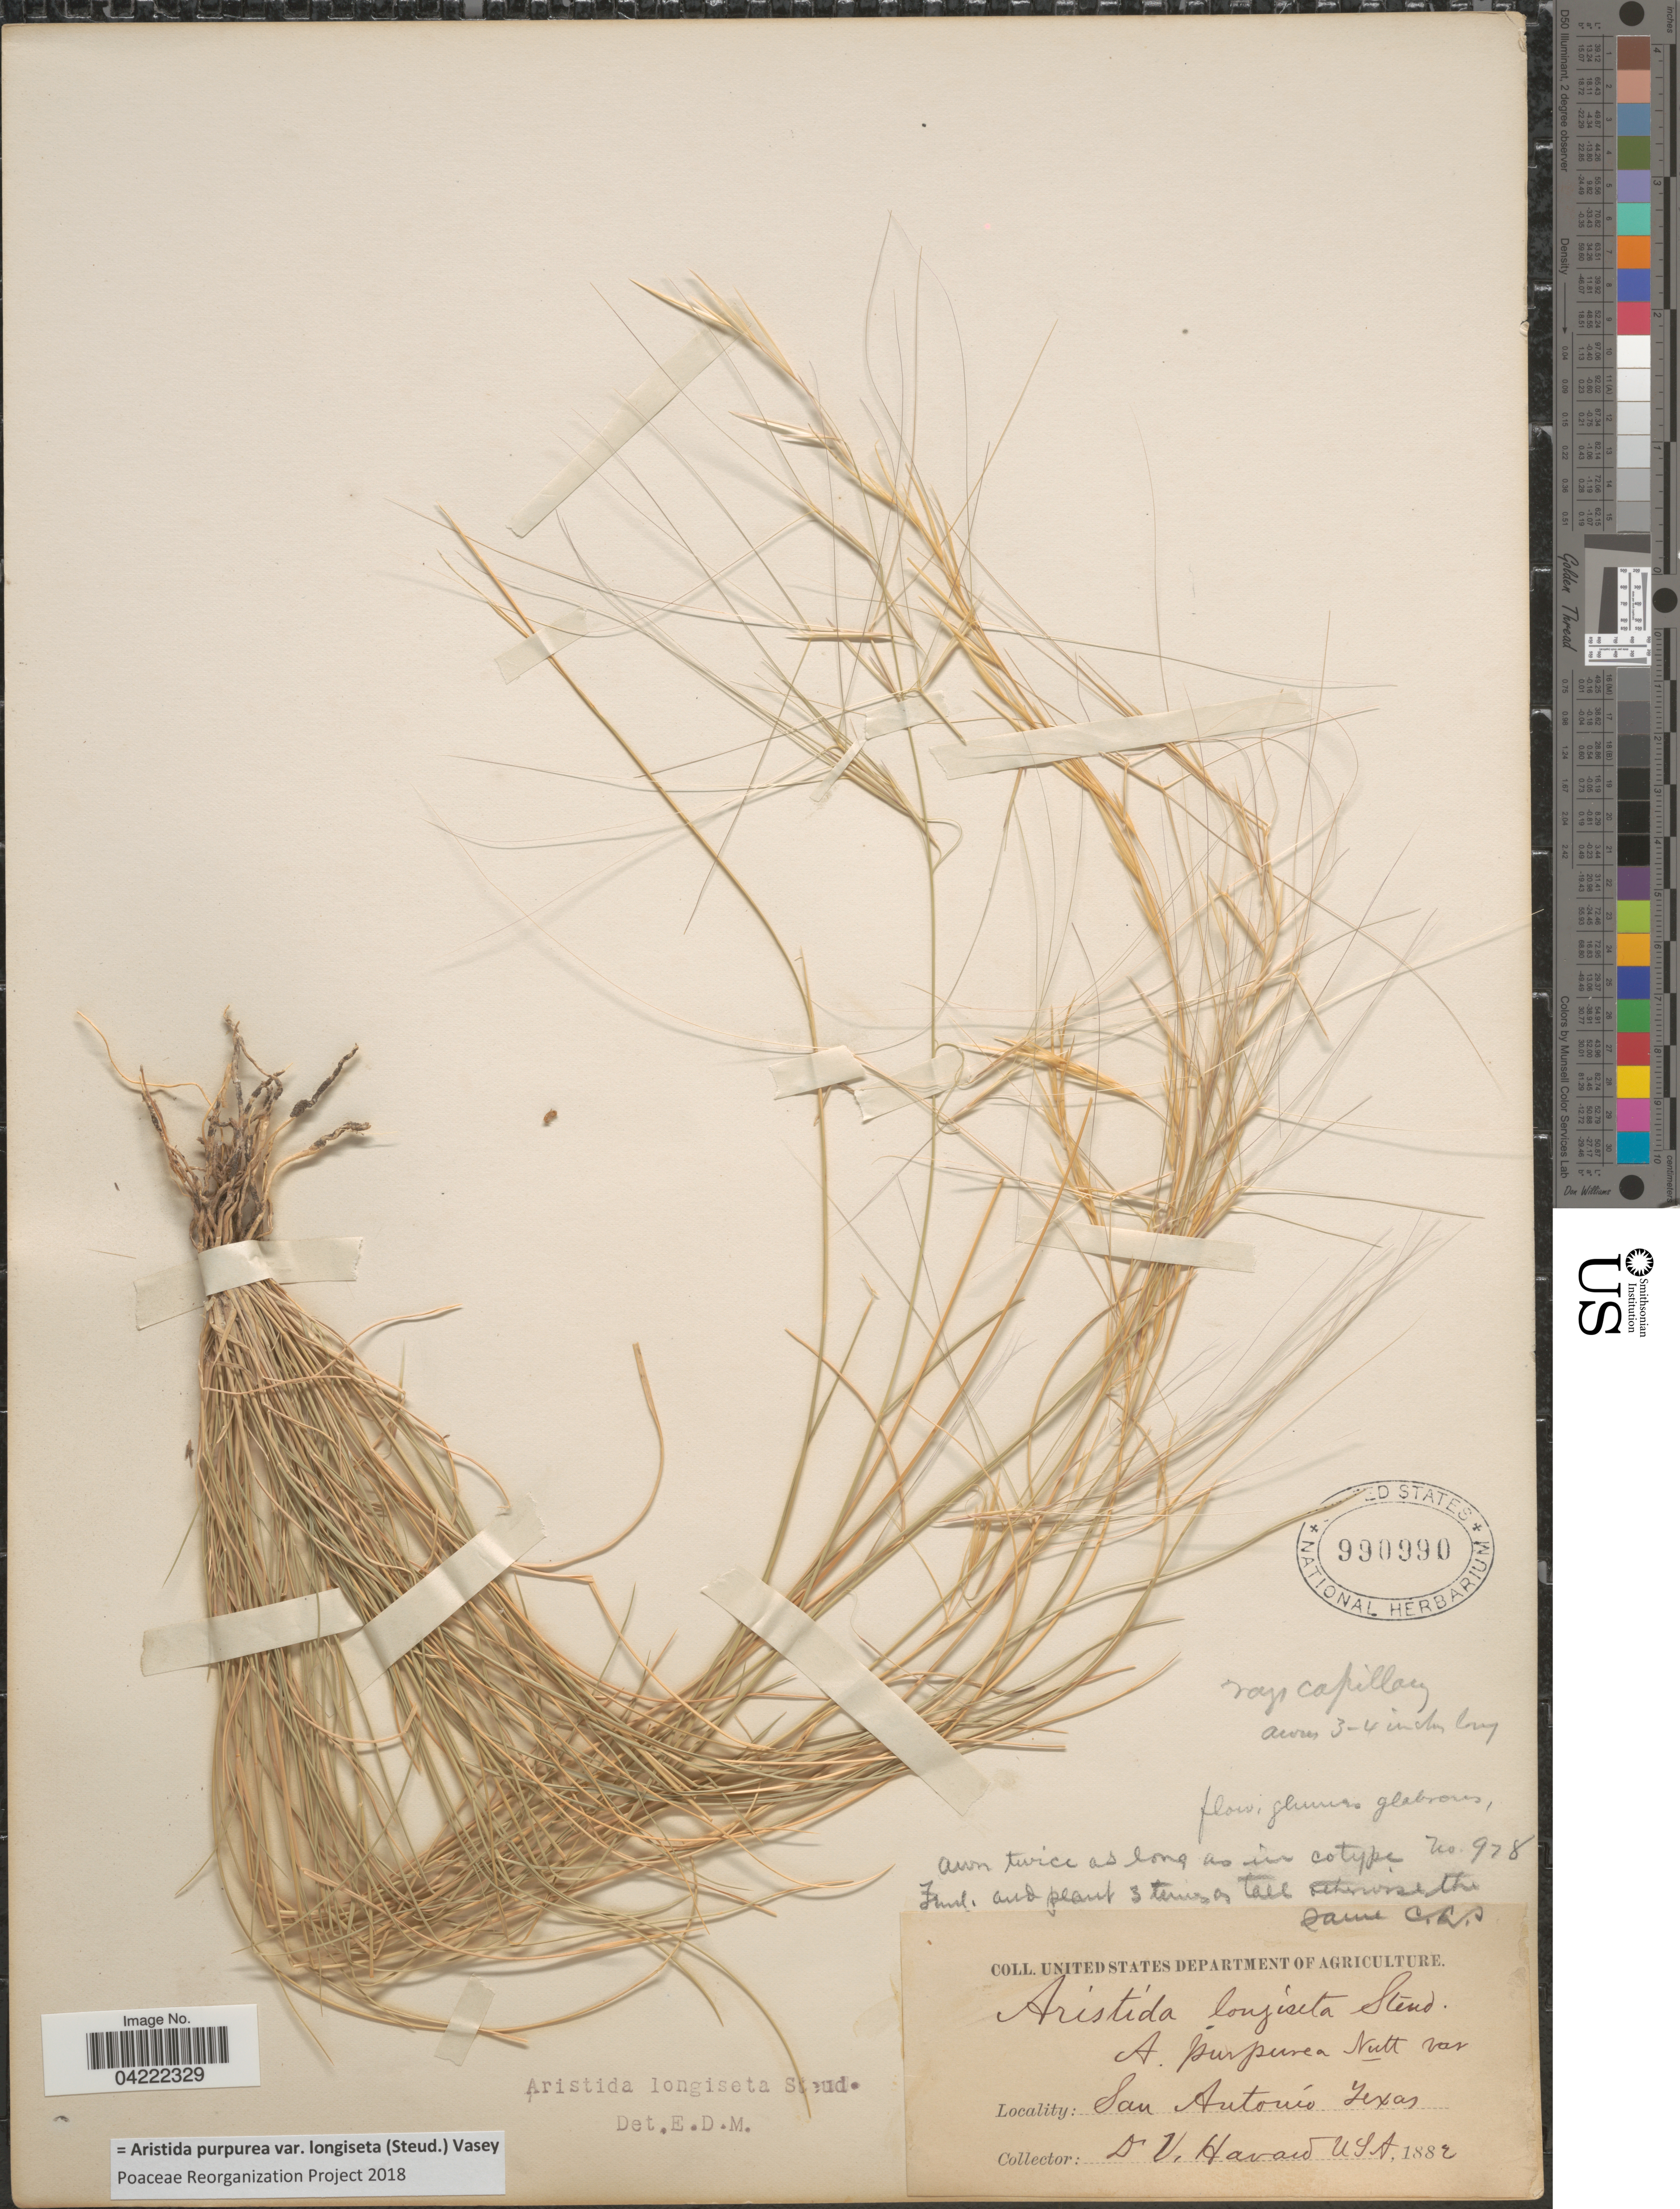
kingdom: Plantae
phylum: Tracheophyta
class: Liliopsida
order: Poales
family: Poaceae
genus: Aristida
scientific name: Aristida purpurea var. longiseta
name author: (Steud.) Vasey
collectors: V. Havard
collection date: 1882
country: United States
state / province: Texas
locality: San Antonio.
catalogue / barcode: US 990990